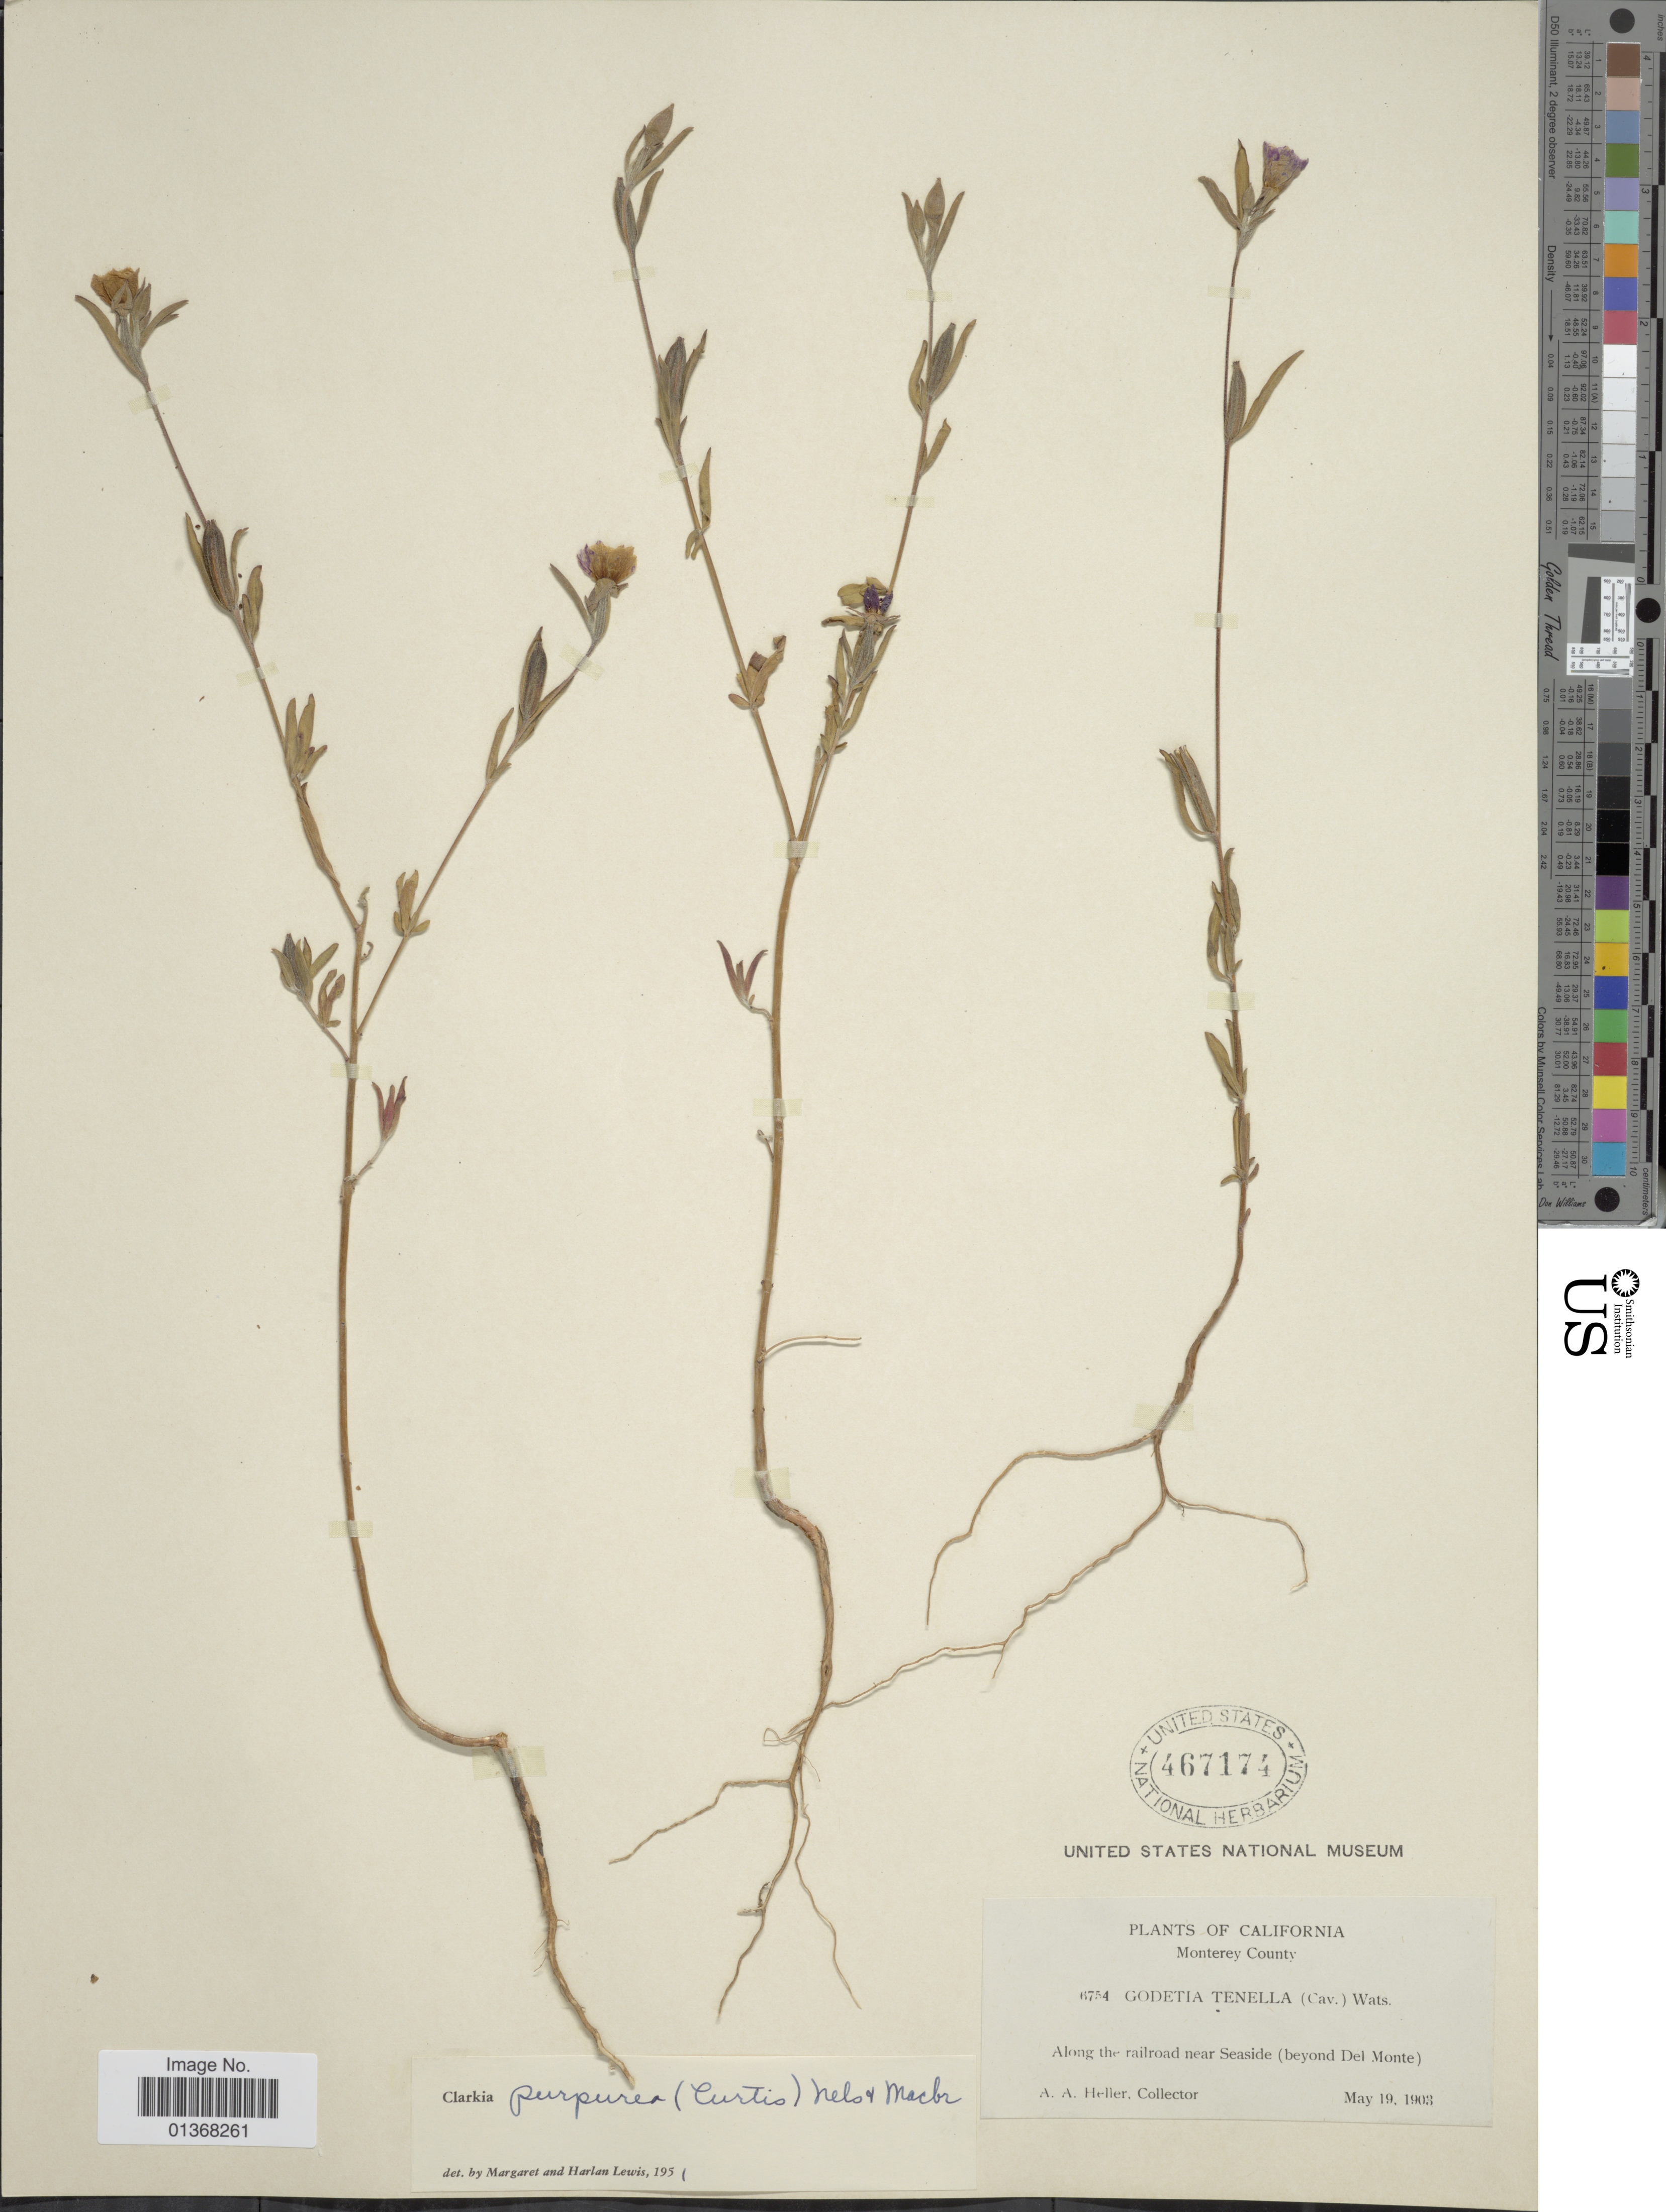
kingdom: Plantae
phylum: Tracheophyta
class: Magnoliopsida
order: Myrtales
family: Onagraceae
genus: Clarkia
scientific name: Clarkia purpurea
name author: (Curtis) A. Nelson & J.F. Macbr.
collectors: A. A. Heller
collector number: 6754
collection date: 1903-05-19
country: United States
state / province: California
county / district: Monterey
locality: Monterey County. Along the railroad near Seaside (beyond Del Monte)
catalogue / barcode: US 467174